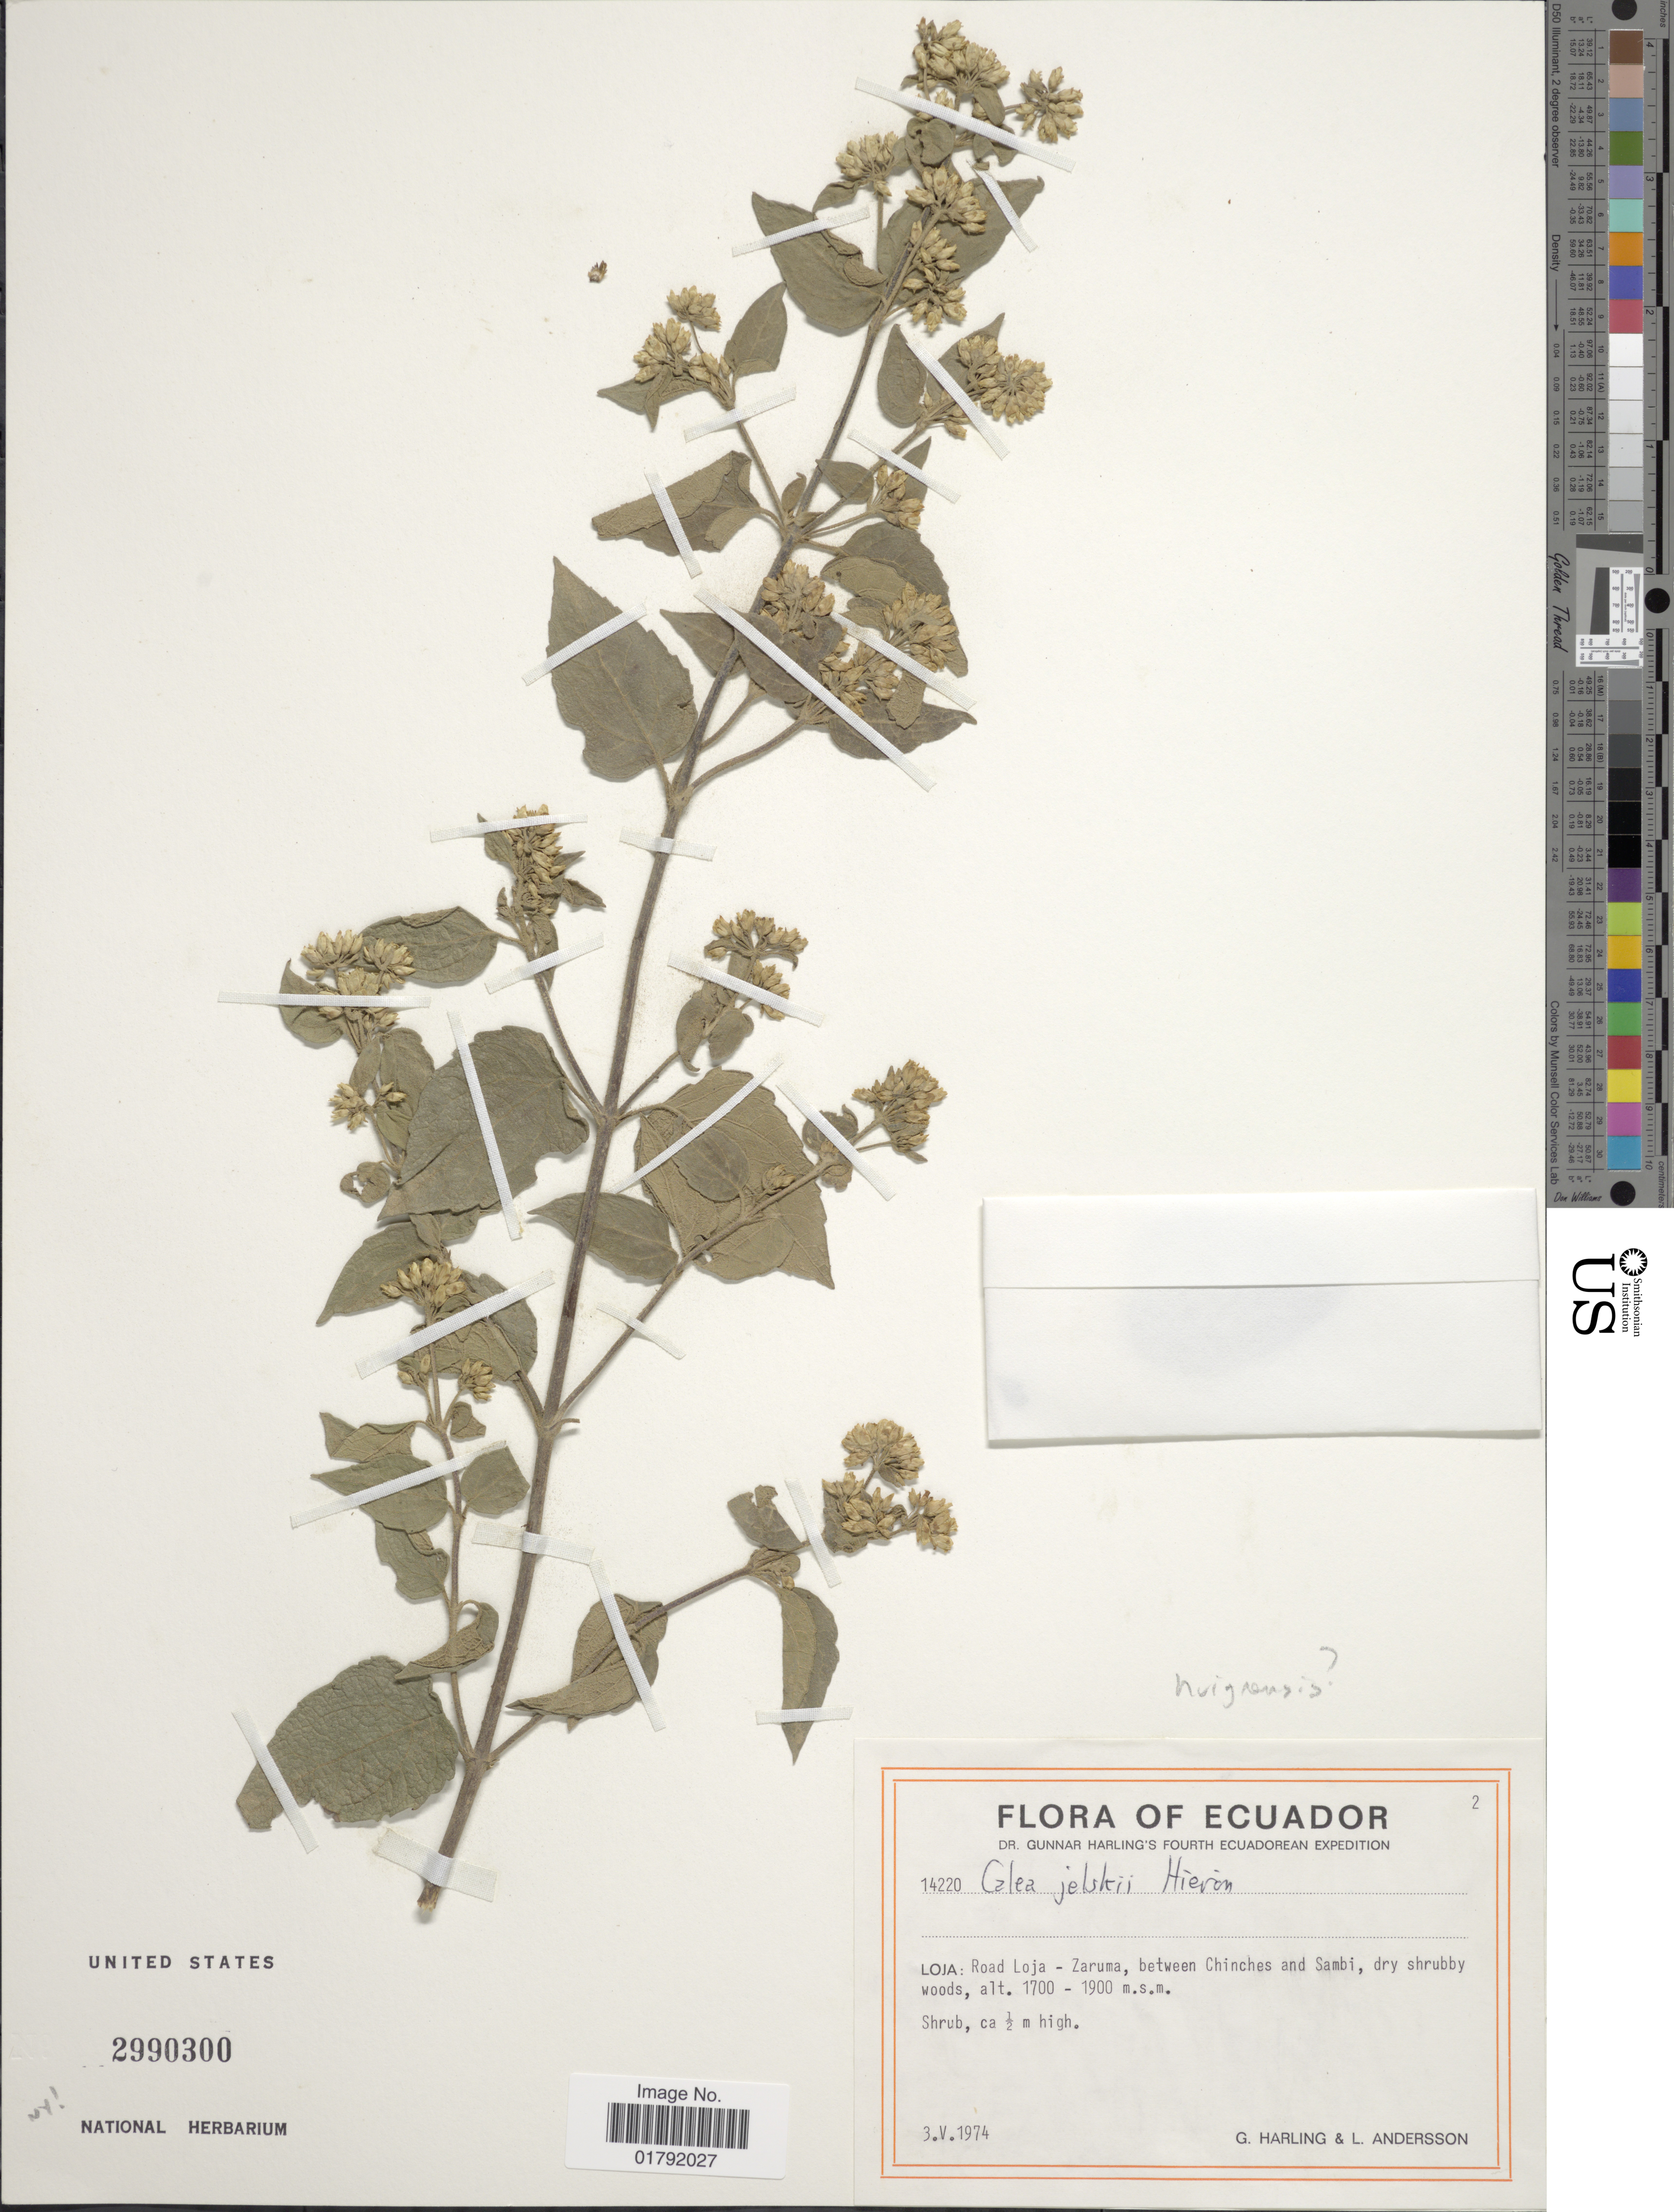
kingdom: Plantae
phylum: Tracheophyta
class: Magnoliopsida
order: Asterales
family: Asteraceae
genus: Calea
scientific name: Calea huigrensis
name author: S.F. Blake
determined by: Bueno, Vinicius Resende, (ICN), Universidade Federal do Rio Grande do Sul (BRAZIL)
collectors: G. Harling & L. Andersson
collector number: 14220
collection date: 1974-05-03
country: Ecuador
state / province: Loja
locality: Road Loja-Zaruma, between Chinches and Sambi.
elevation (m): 1700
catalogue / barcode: US 2990300